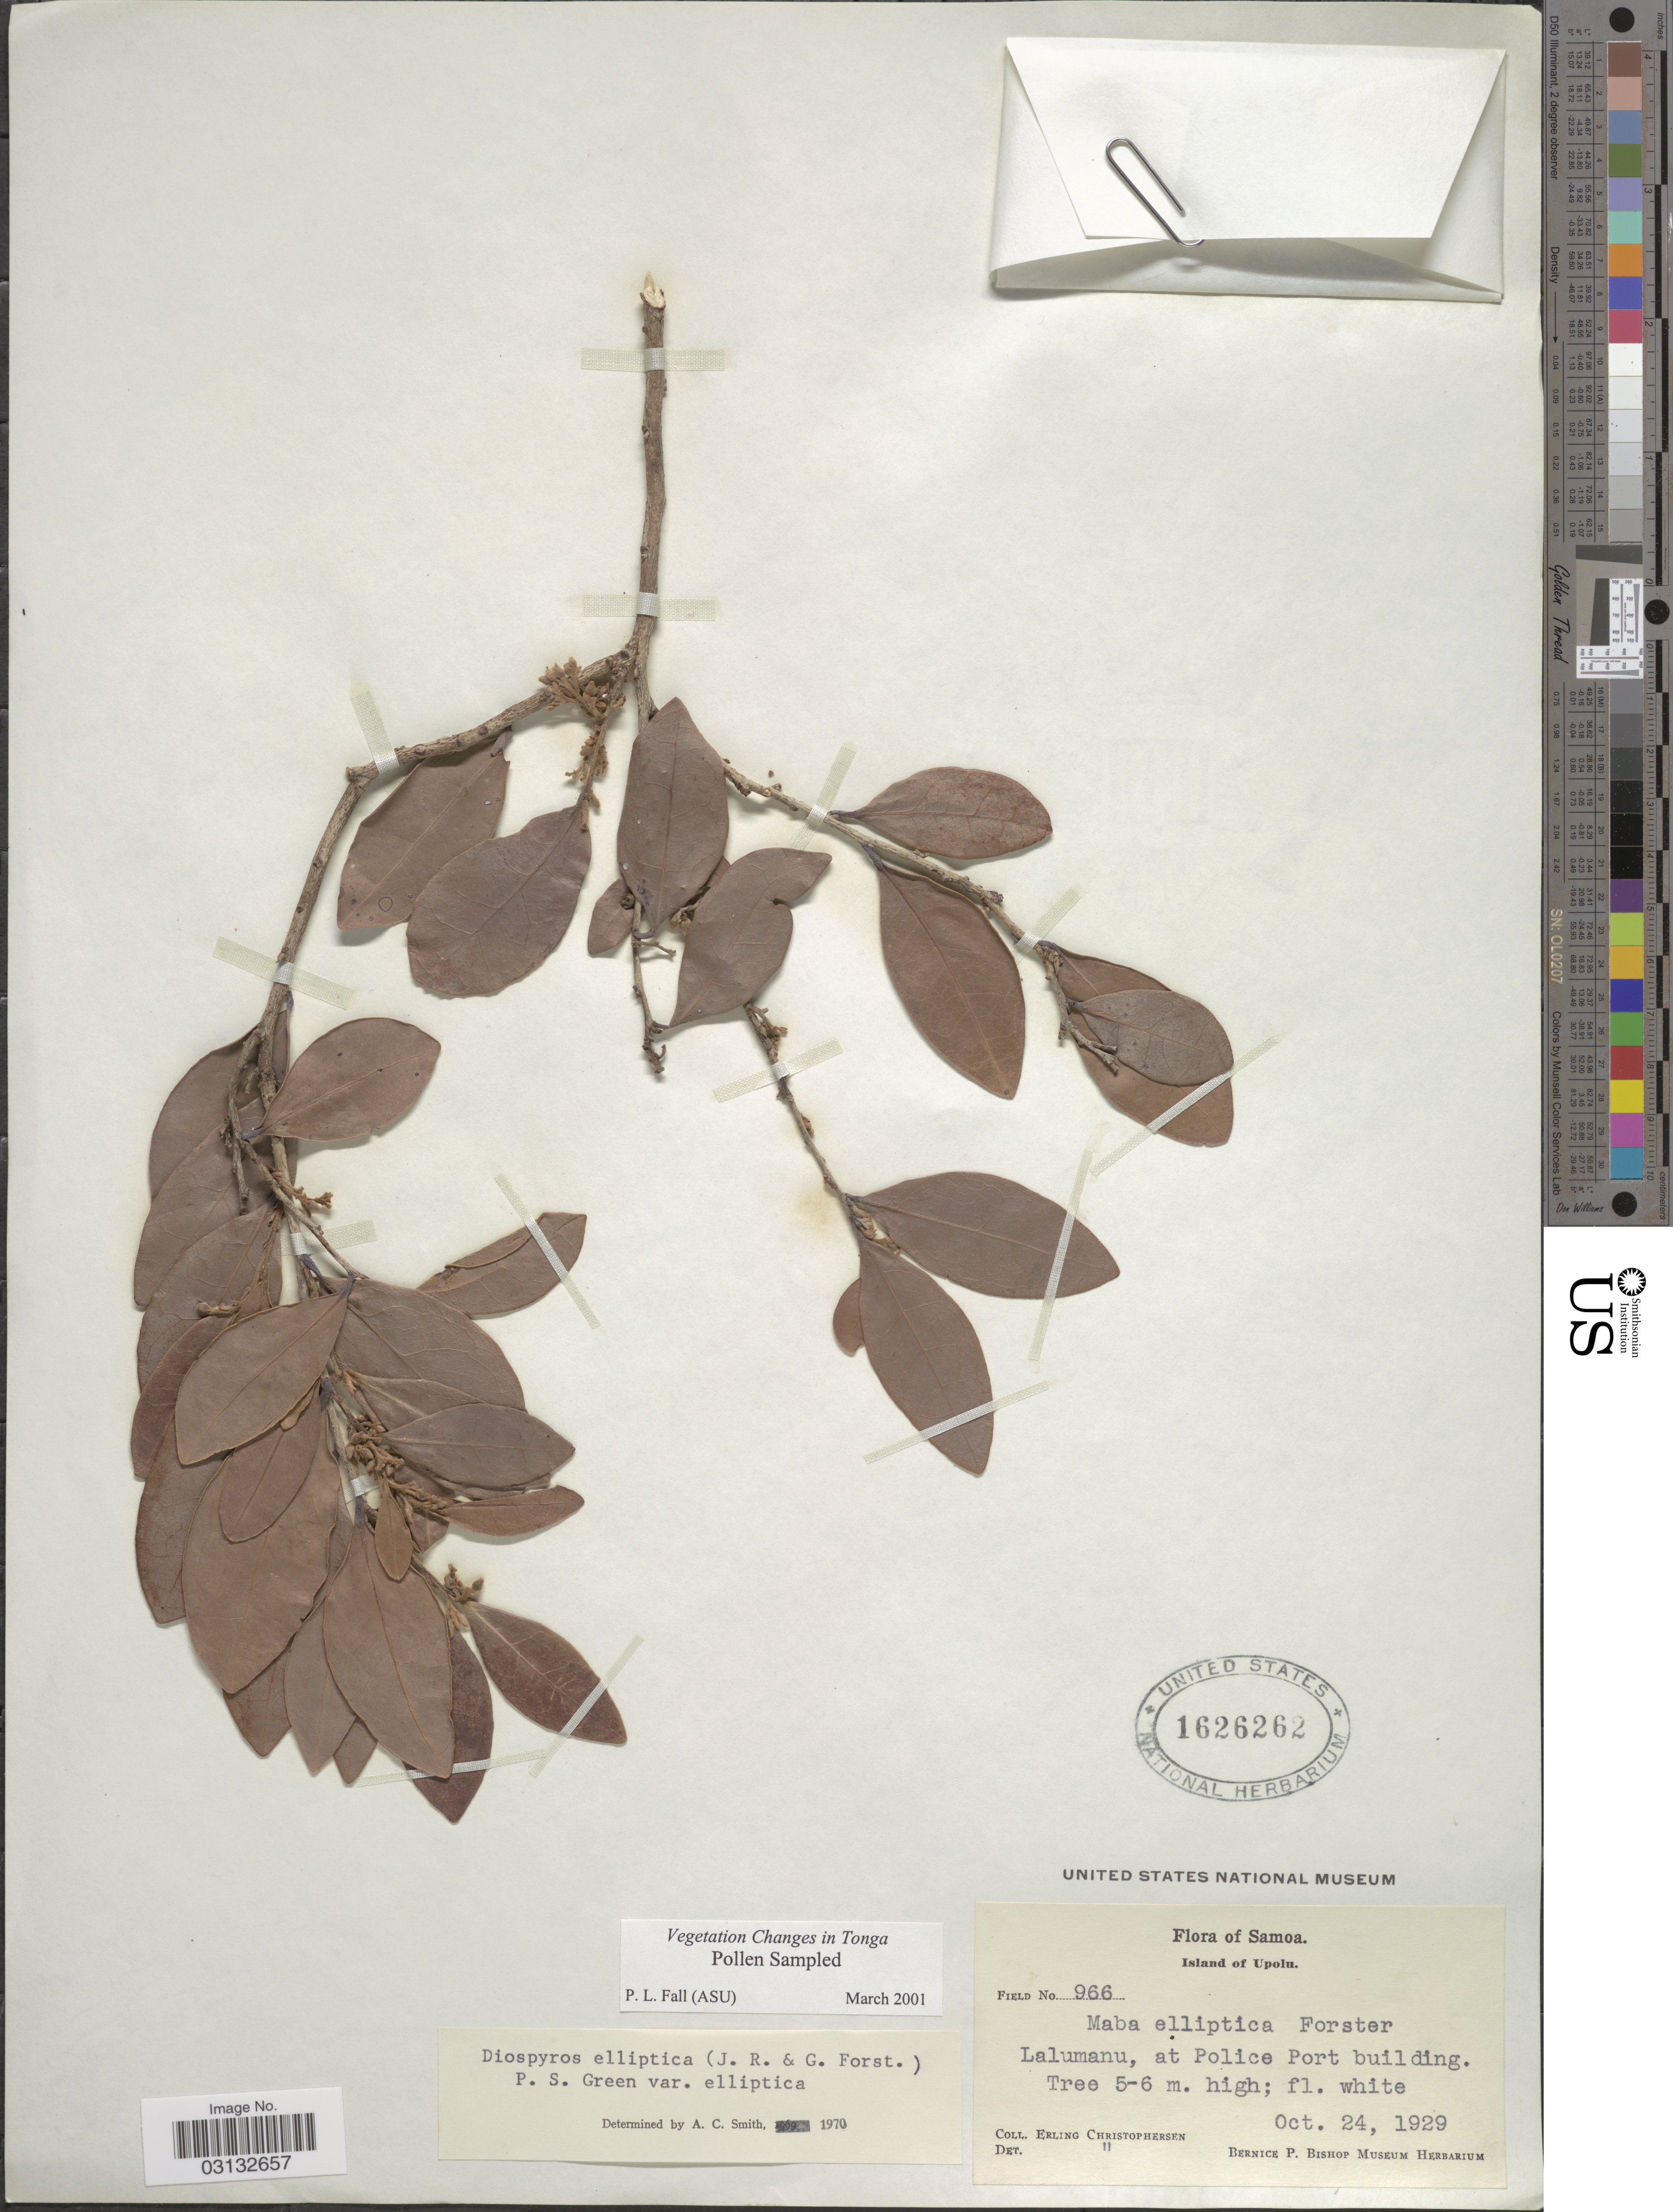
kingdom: Plantae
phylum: Tracheophyta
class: Magnoliopsida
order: Ericales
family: Ebenaceae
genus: Diospyros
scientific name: Diospyros elliptica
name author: P.S. Green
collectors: E. Christophersen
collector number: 966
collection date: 1929-10-24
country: Samoa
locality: Samoa. Island of Upolu. Lalumanu, at Police Port building.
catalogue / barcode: US 1626262